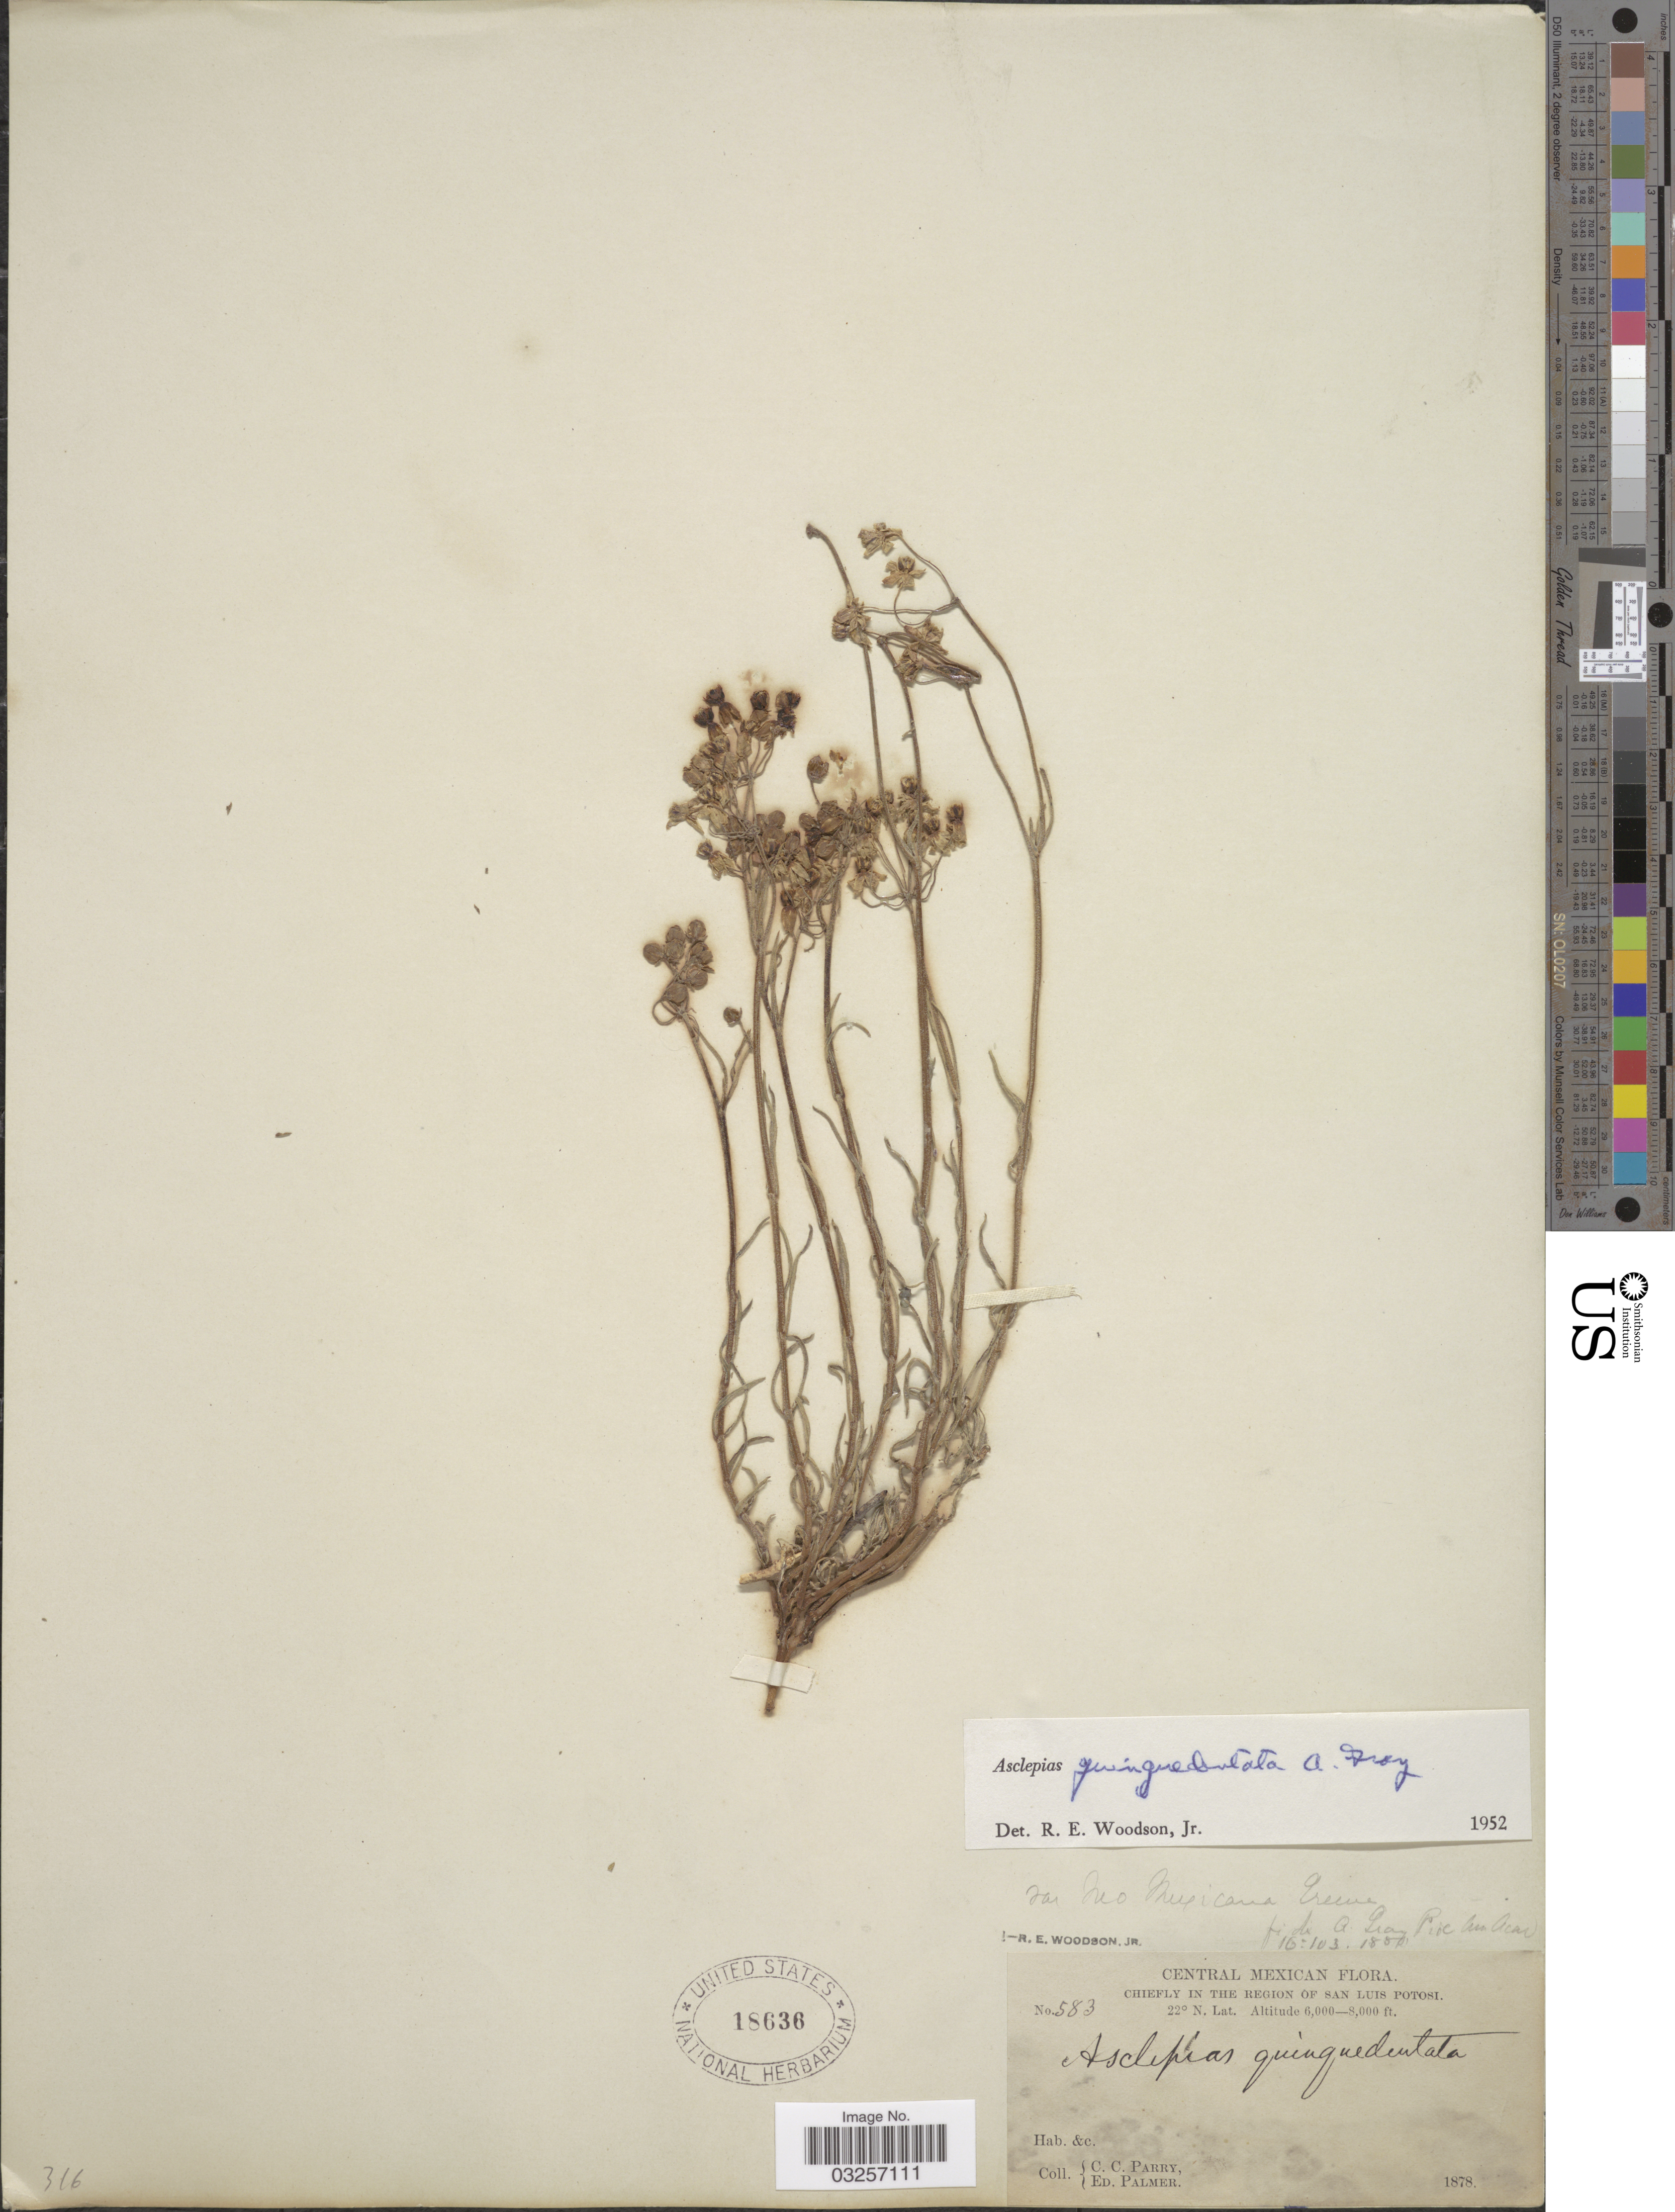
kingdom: Plantae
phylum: Tracheophyta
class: Magnoliopsida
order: Gentianales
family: Apocynaceae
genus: Asclepias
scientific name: Asclepias quinquedentata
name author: A. Gray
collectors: C. C. Parry & E. Palmer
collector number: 583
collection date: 1878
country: Mexico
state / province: San Luis Potosí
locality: Central Mexican. Chiefly in the region of San Luis Potosi.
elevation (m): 1829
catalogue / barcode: US 18636